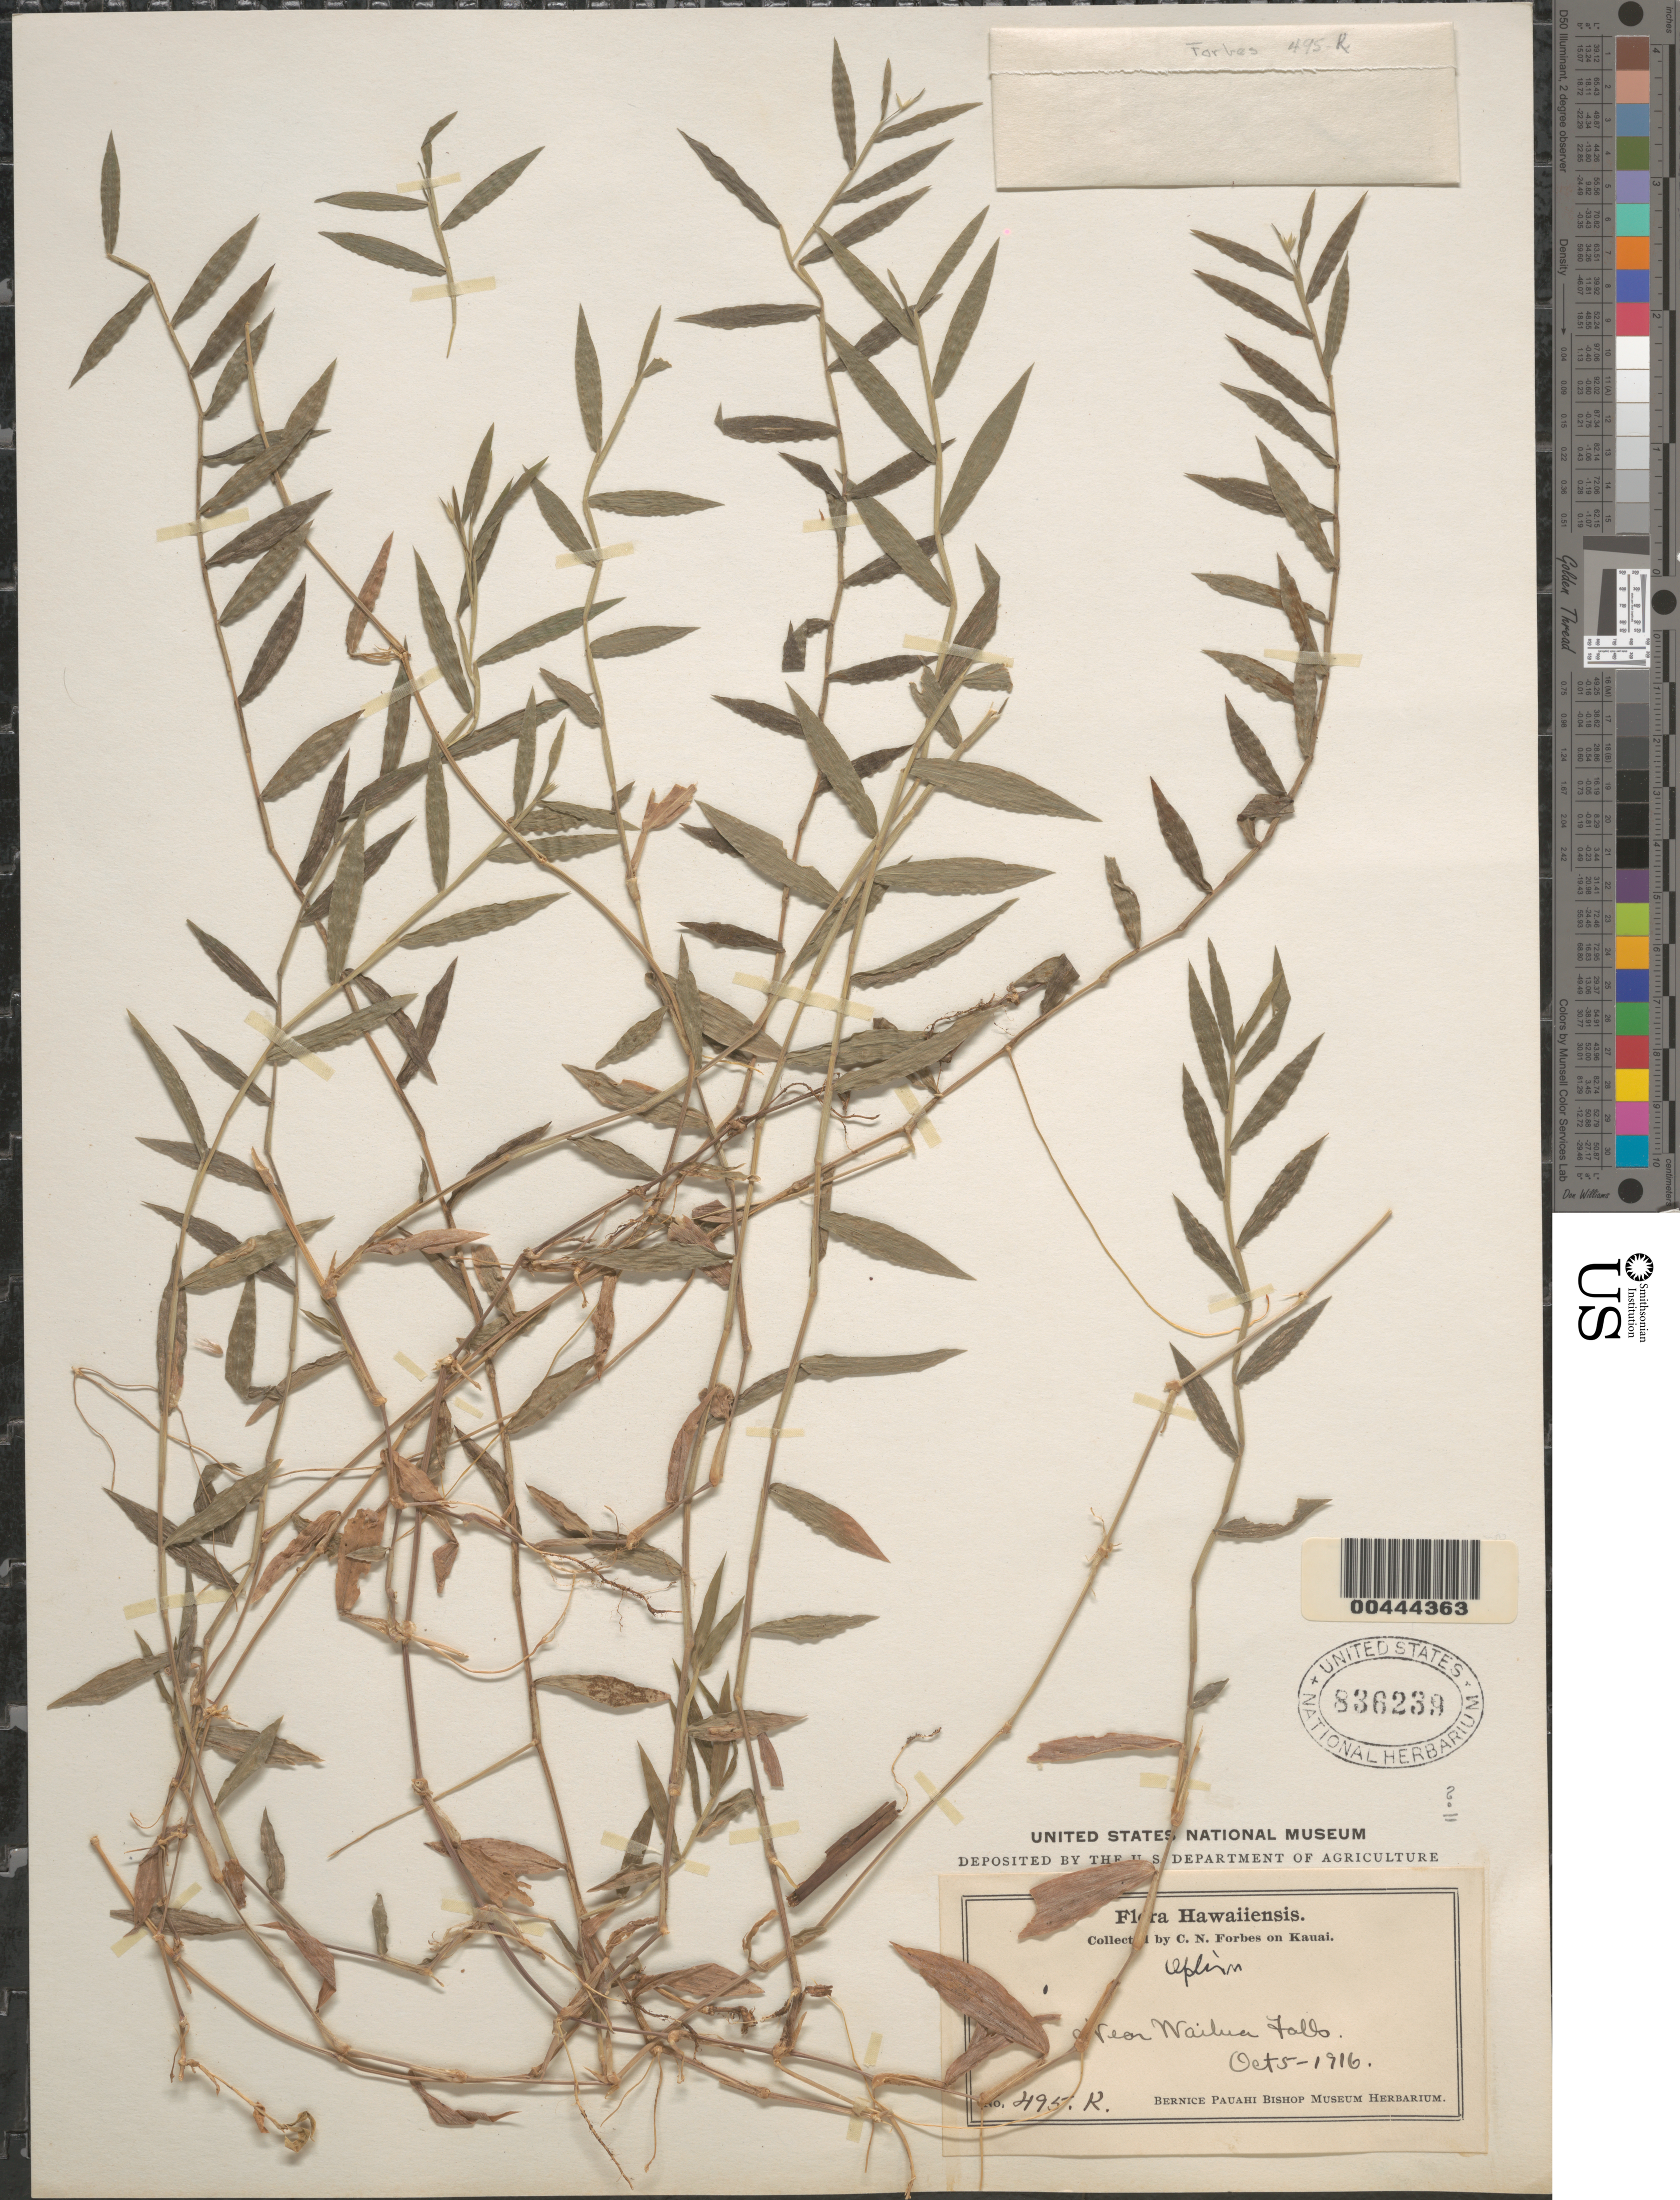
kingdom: Plantae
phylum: Tracheophyta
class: Liliopsida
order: Poales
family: Poaceae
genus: Oplismenus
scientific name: Oplismenus burmannii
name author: (Retz.) P. Beauv.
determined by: Veldkamp, J. F.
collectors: C. N. Forbes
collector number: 495.K.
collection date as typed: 5 Oct 1916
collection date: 1916-10-05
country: United States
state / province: Hawaii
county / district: Kauai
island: Kaua'i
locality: Near Wailua Falls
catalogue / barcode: US 836239